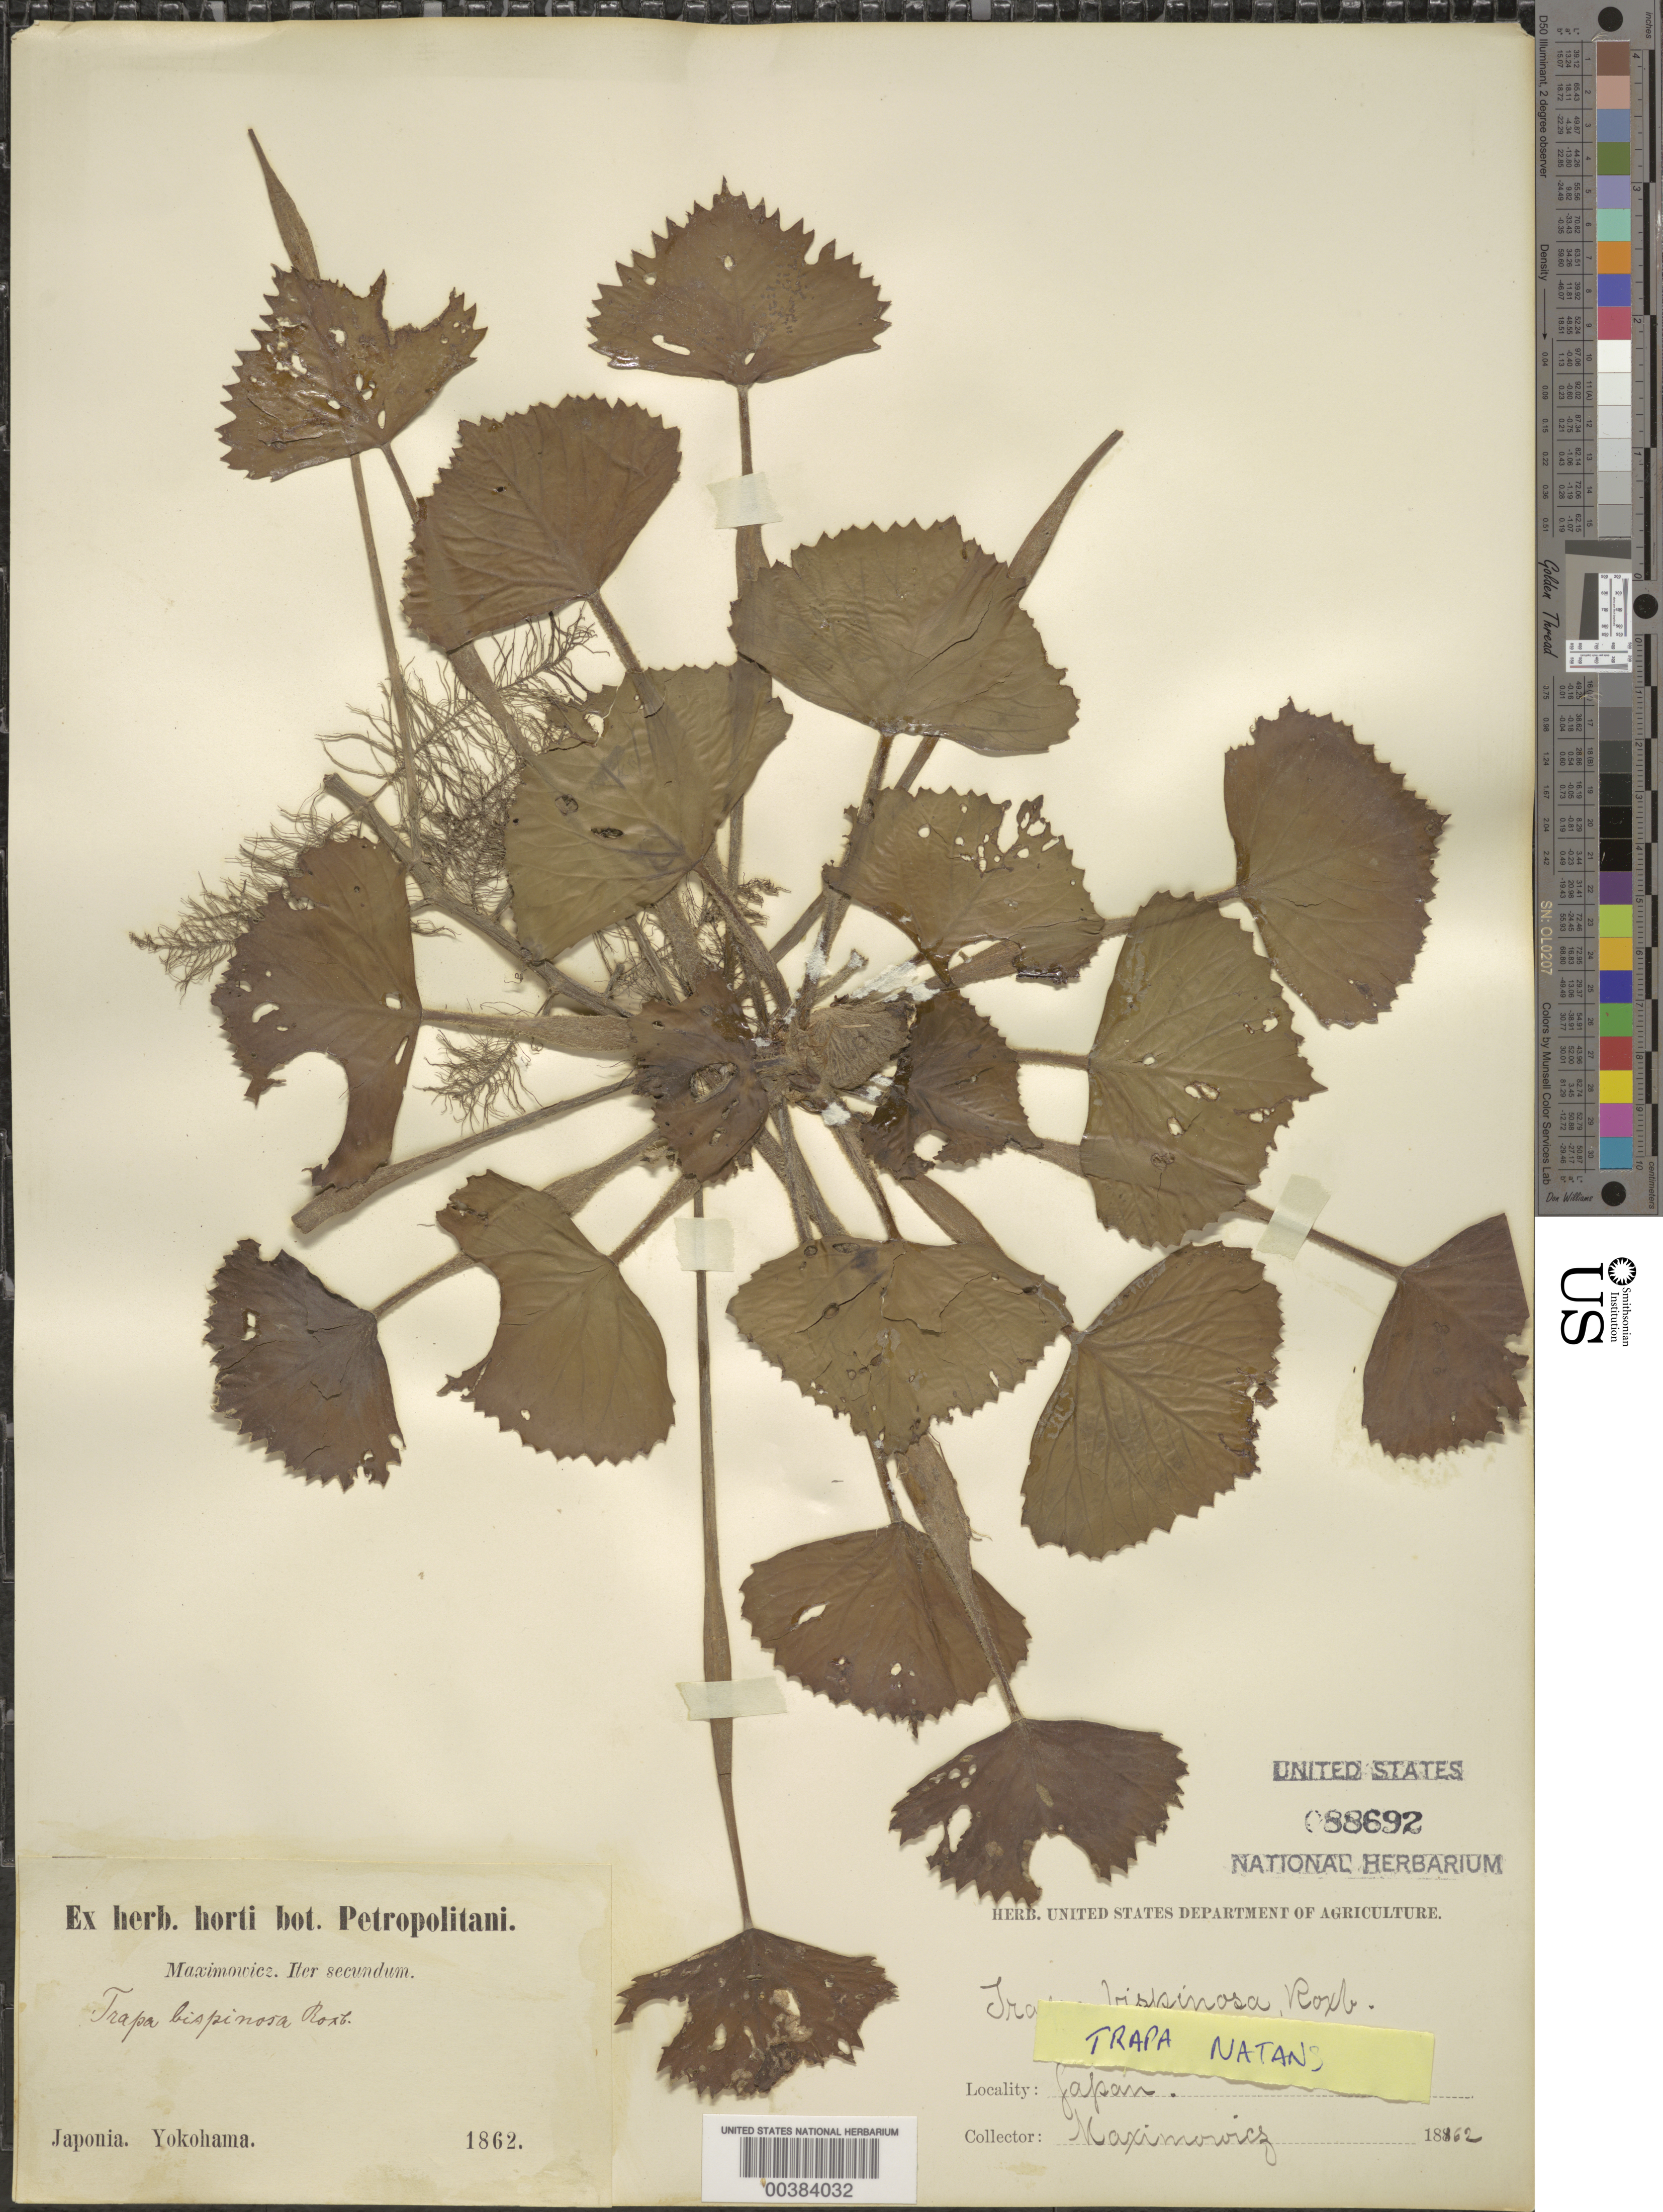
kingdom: Plantae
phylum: Tracheophyta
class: Magnoliopsida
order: Myrtales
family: Lythraceae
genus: Trapa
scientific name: Trapa natans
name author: L.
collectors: C. J. Maximowicz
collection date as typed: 1862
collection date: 1862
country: Japan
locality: Yokohama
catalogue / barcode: US 88692